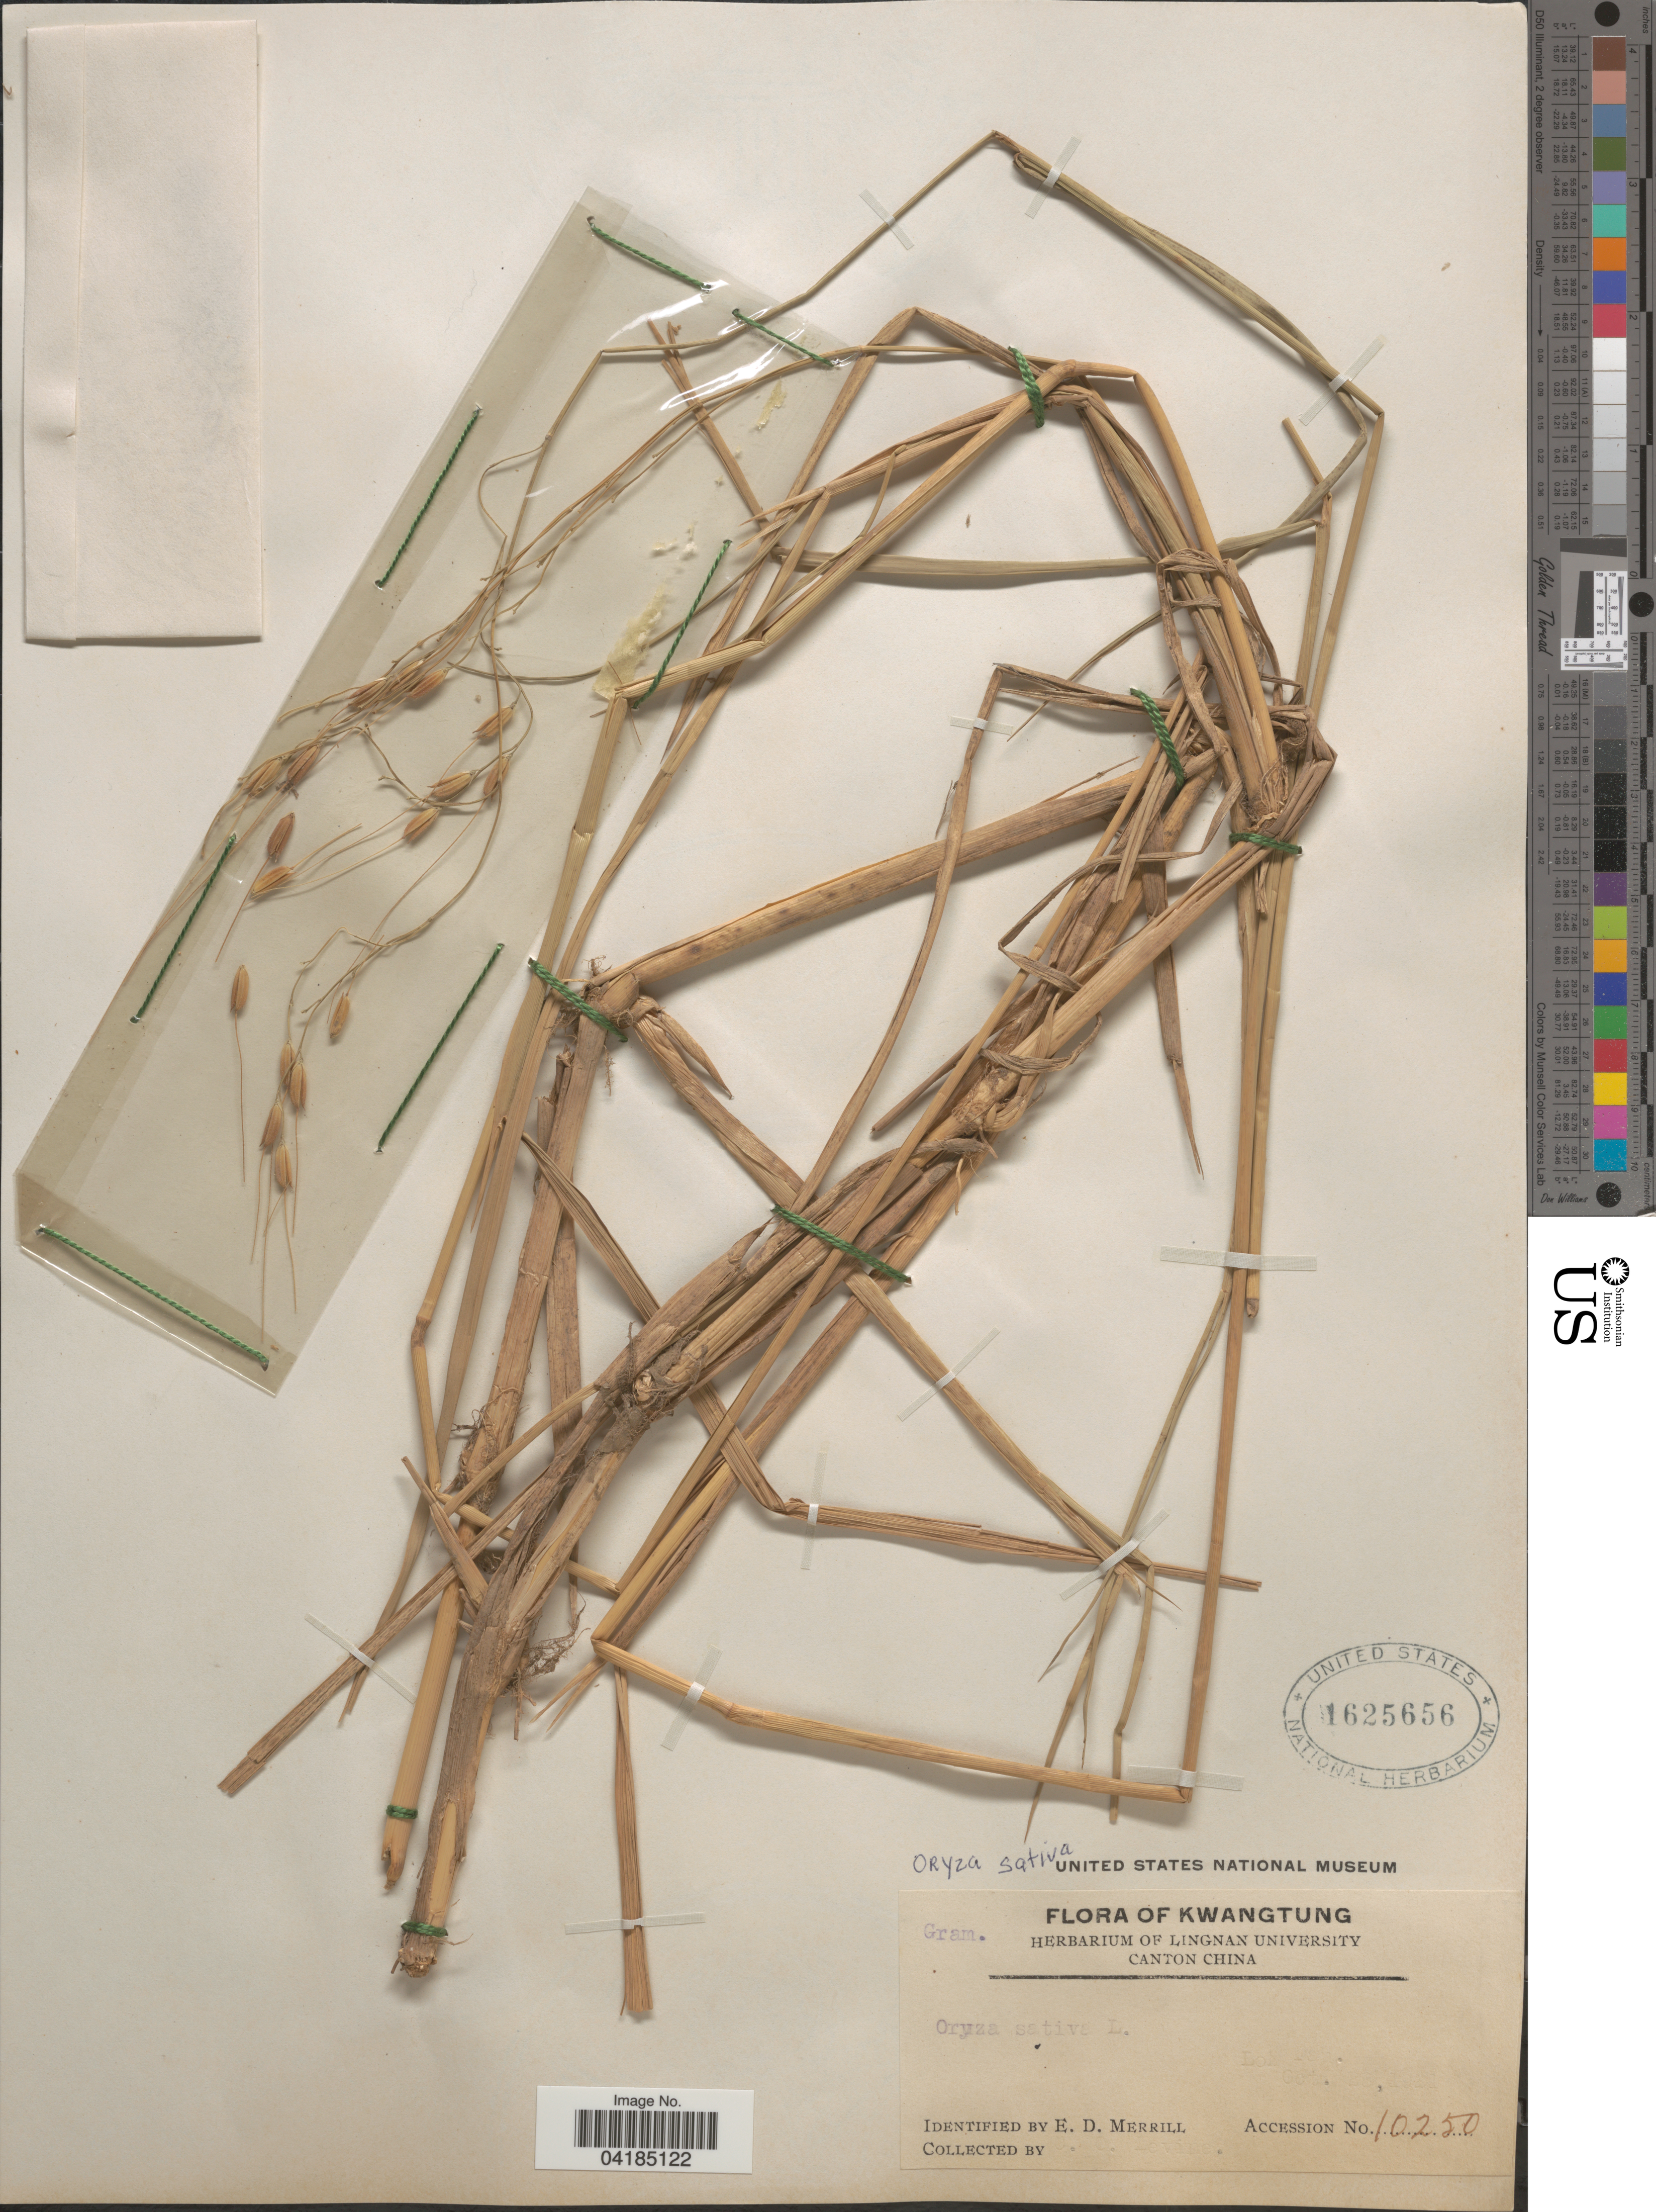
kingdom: Plantae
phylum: Tracheophyta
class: Liliopsida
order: Poales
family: Poaceae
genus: Oryza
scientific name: Oryza sativa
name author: L.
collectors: ex Herb. Lingnan University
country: China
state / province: Guangdong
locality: Kwangtung.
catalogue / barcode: US 1625656